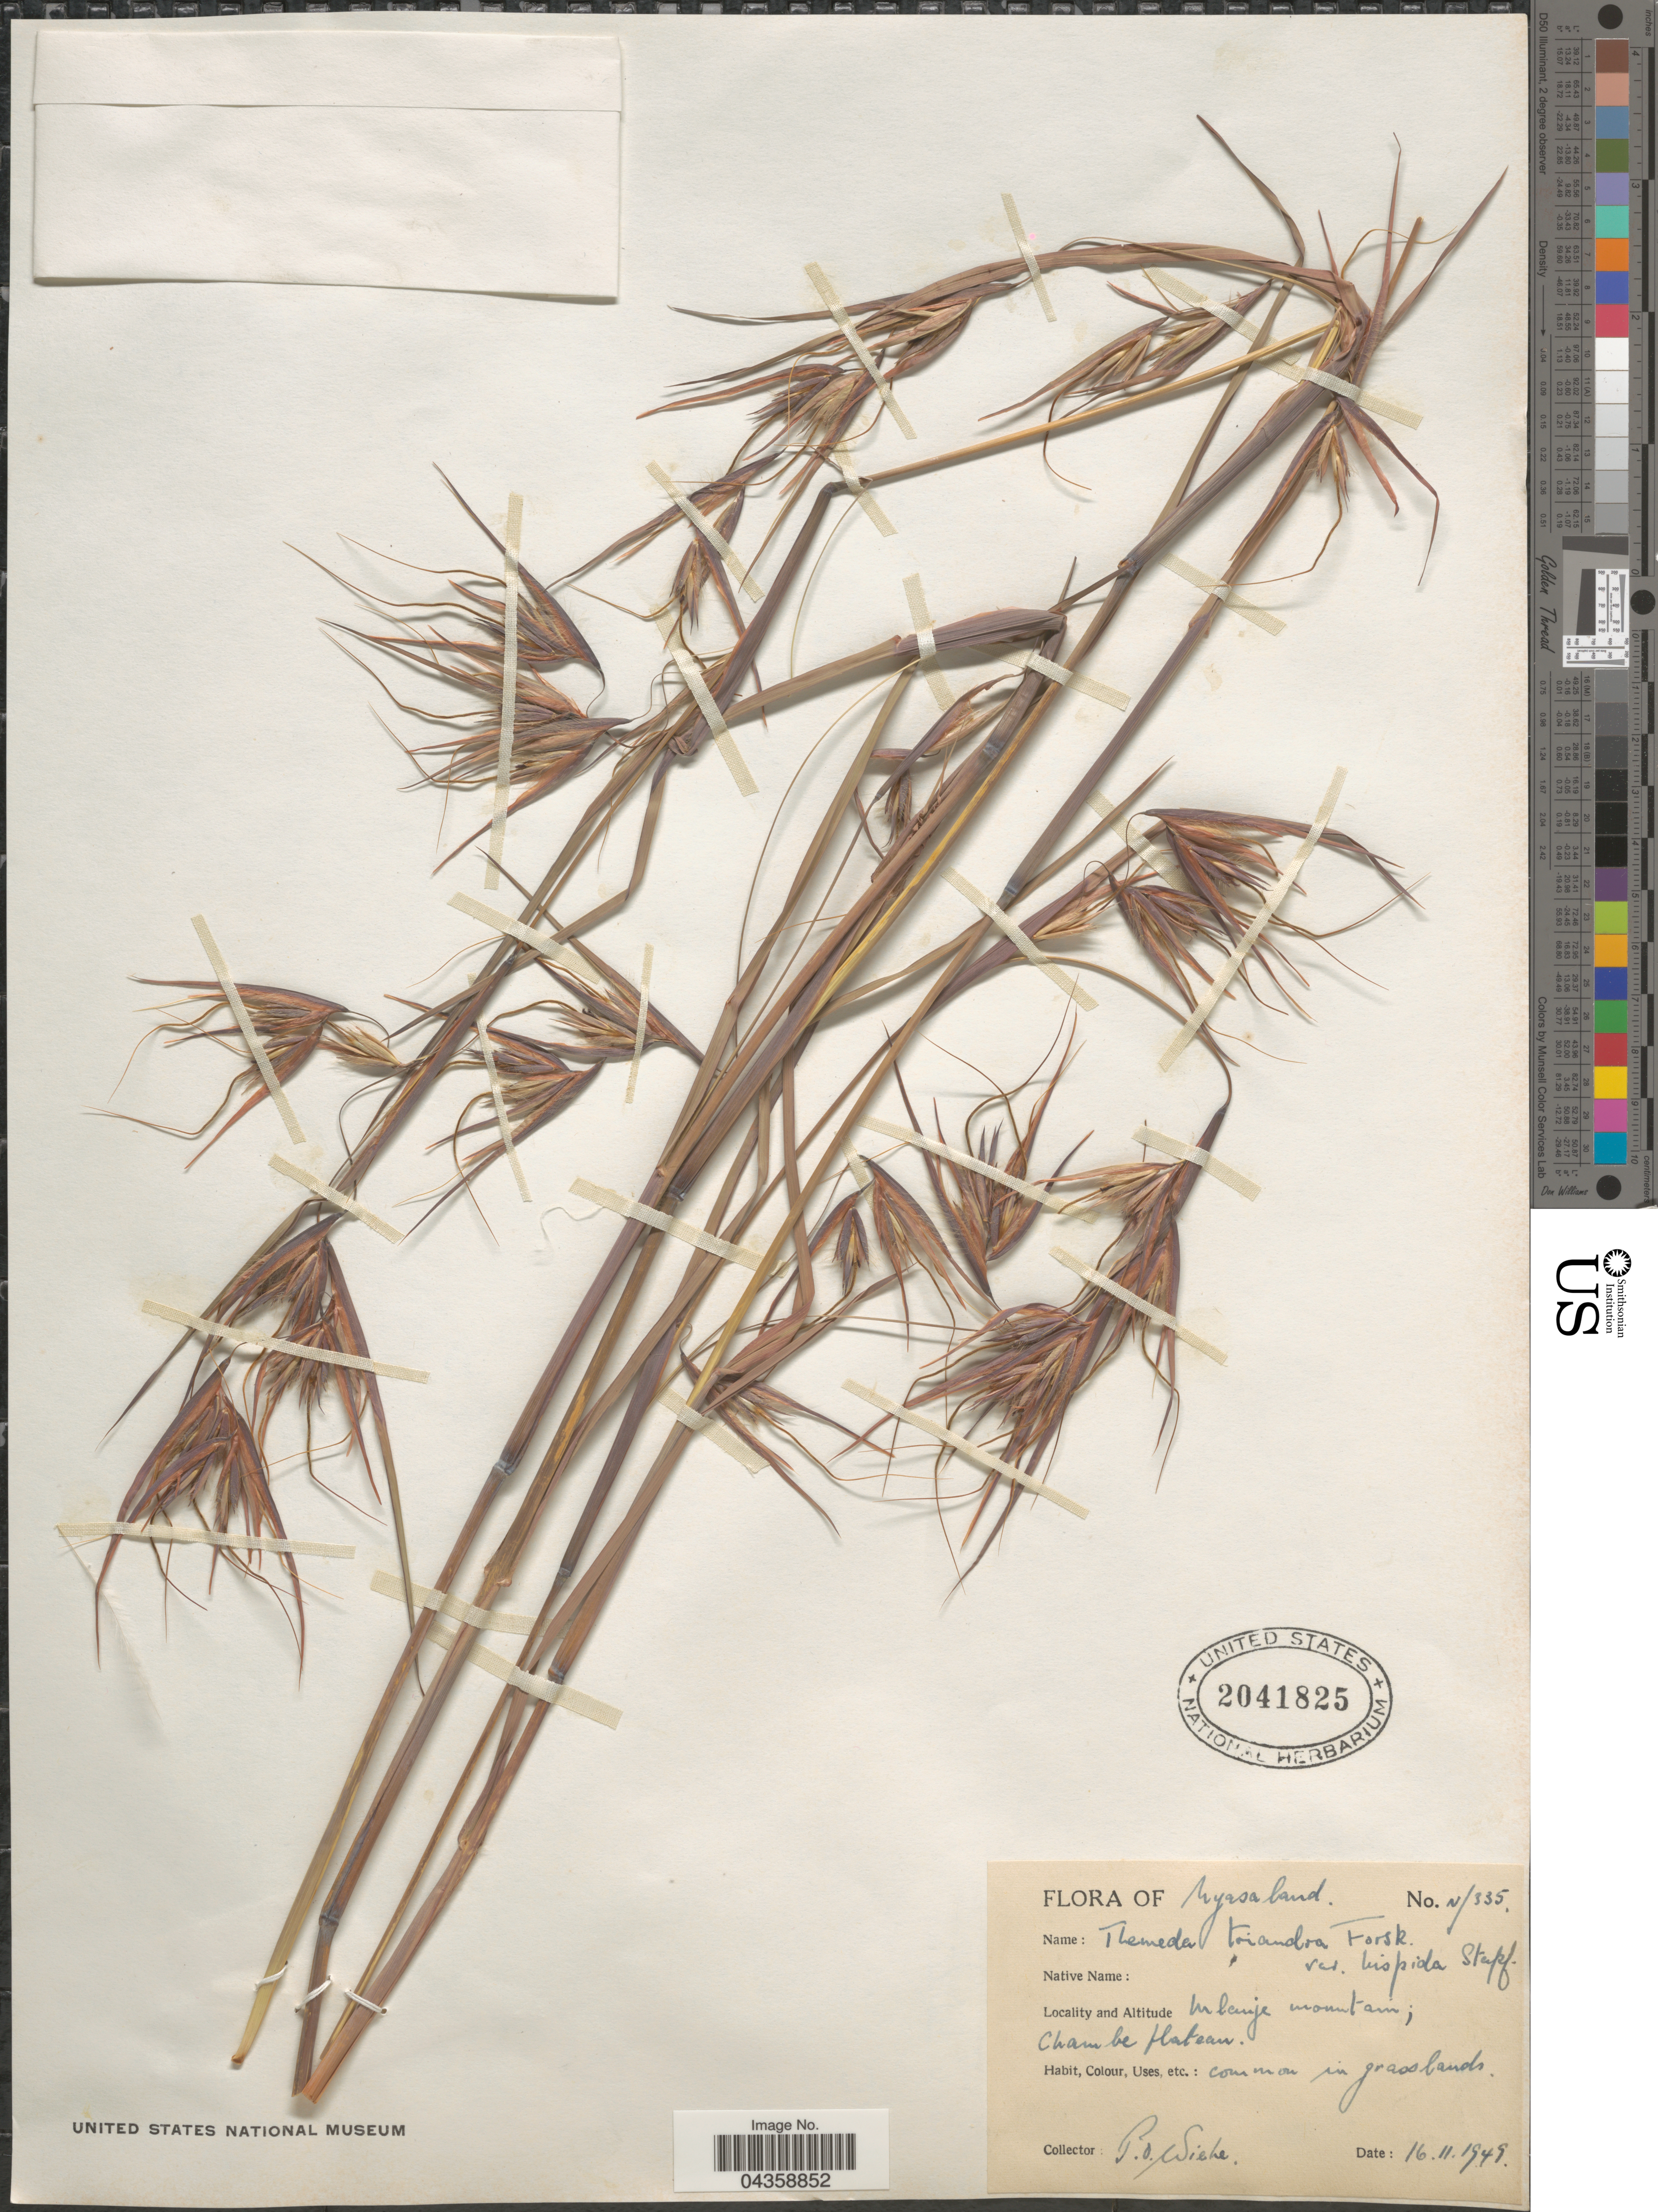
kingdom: Plantae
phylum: Tracheophyta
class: Liliopsida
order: Poales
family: Poaceae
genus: Themeda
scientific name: Themeda triandra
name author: Forssk.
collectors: P. Wiehe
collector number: N/335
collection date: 1949-11-16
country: Malawi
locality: Nyasaland. Mlanje mountain; Chambe plateau.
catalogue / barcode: US 2041825